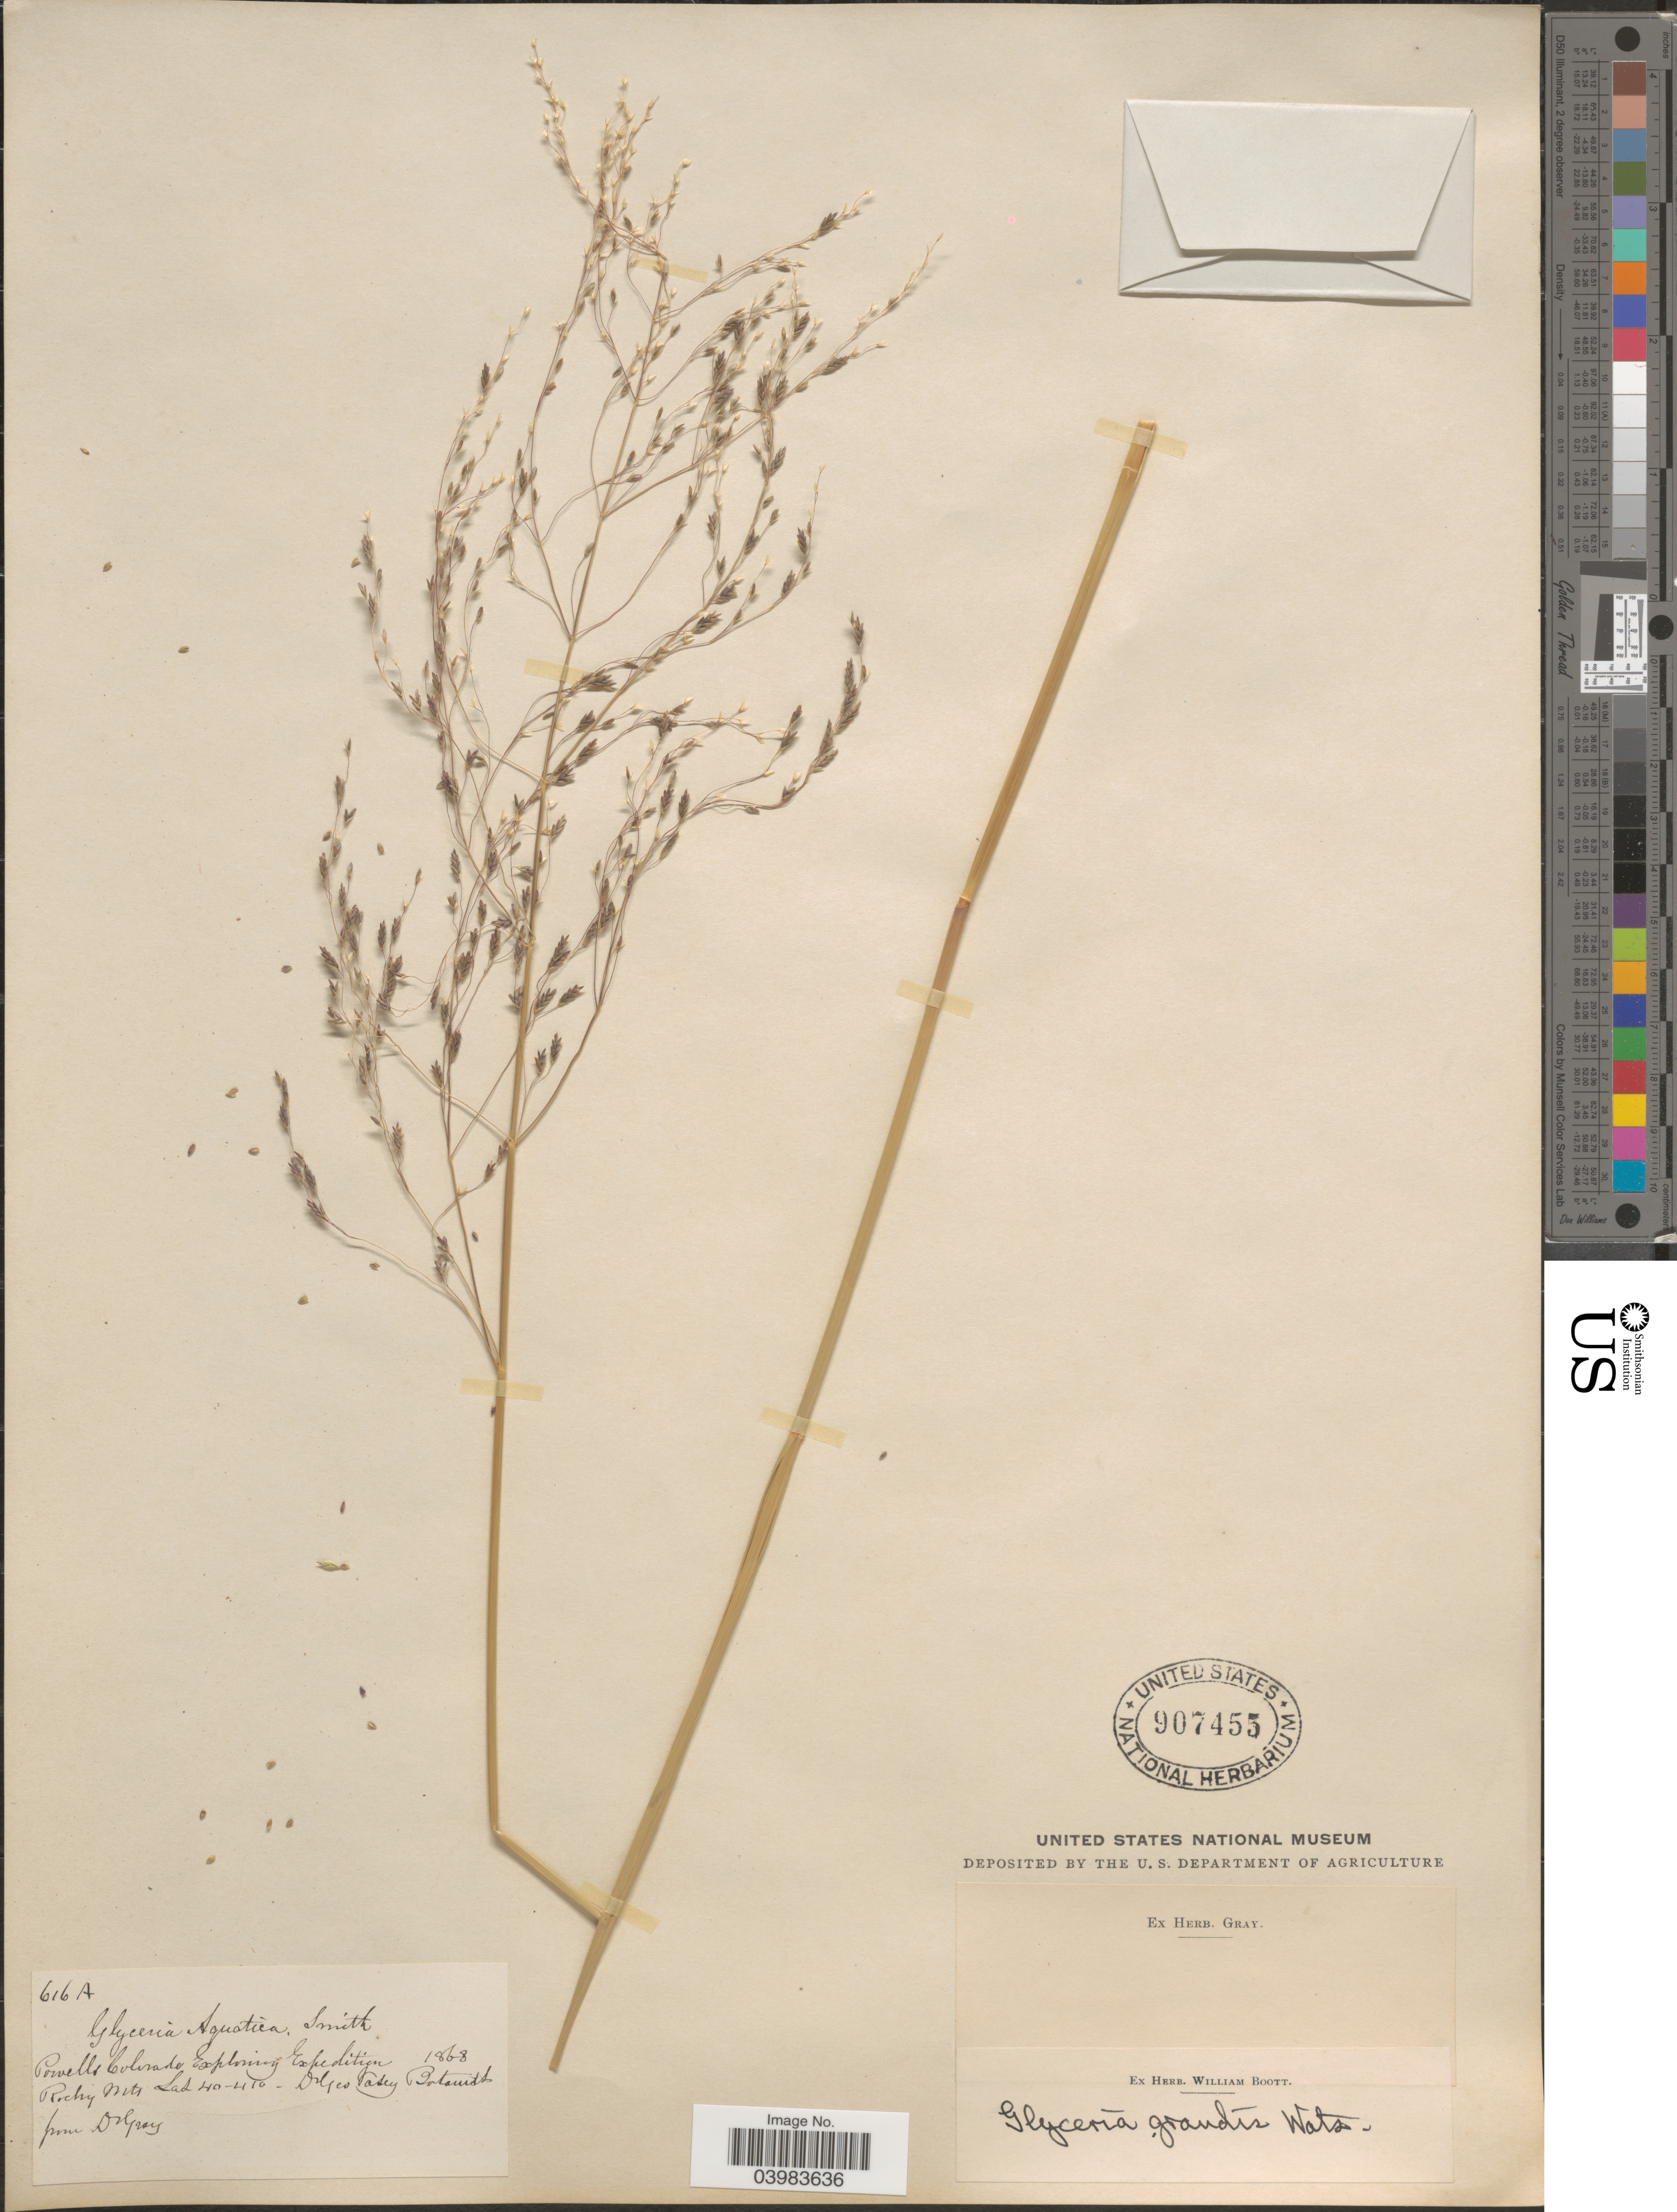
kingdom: Plantae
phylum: Tracheophyta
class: Liliopsida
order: Poales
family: Poaceae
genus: Glyceria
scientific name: Glyceria grandis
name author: S. Watson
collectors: G. Vasey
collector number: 616A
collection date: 1868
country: United States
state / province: Colorado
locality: Rocky Mts.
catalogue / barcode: US 907455